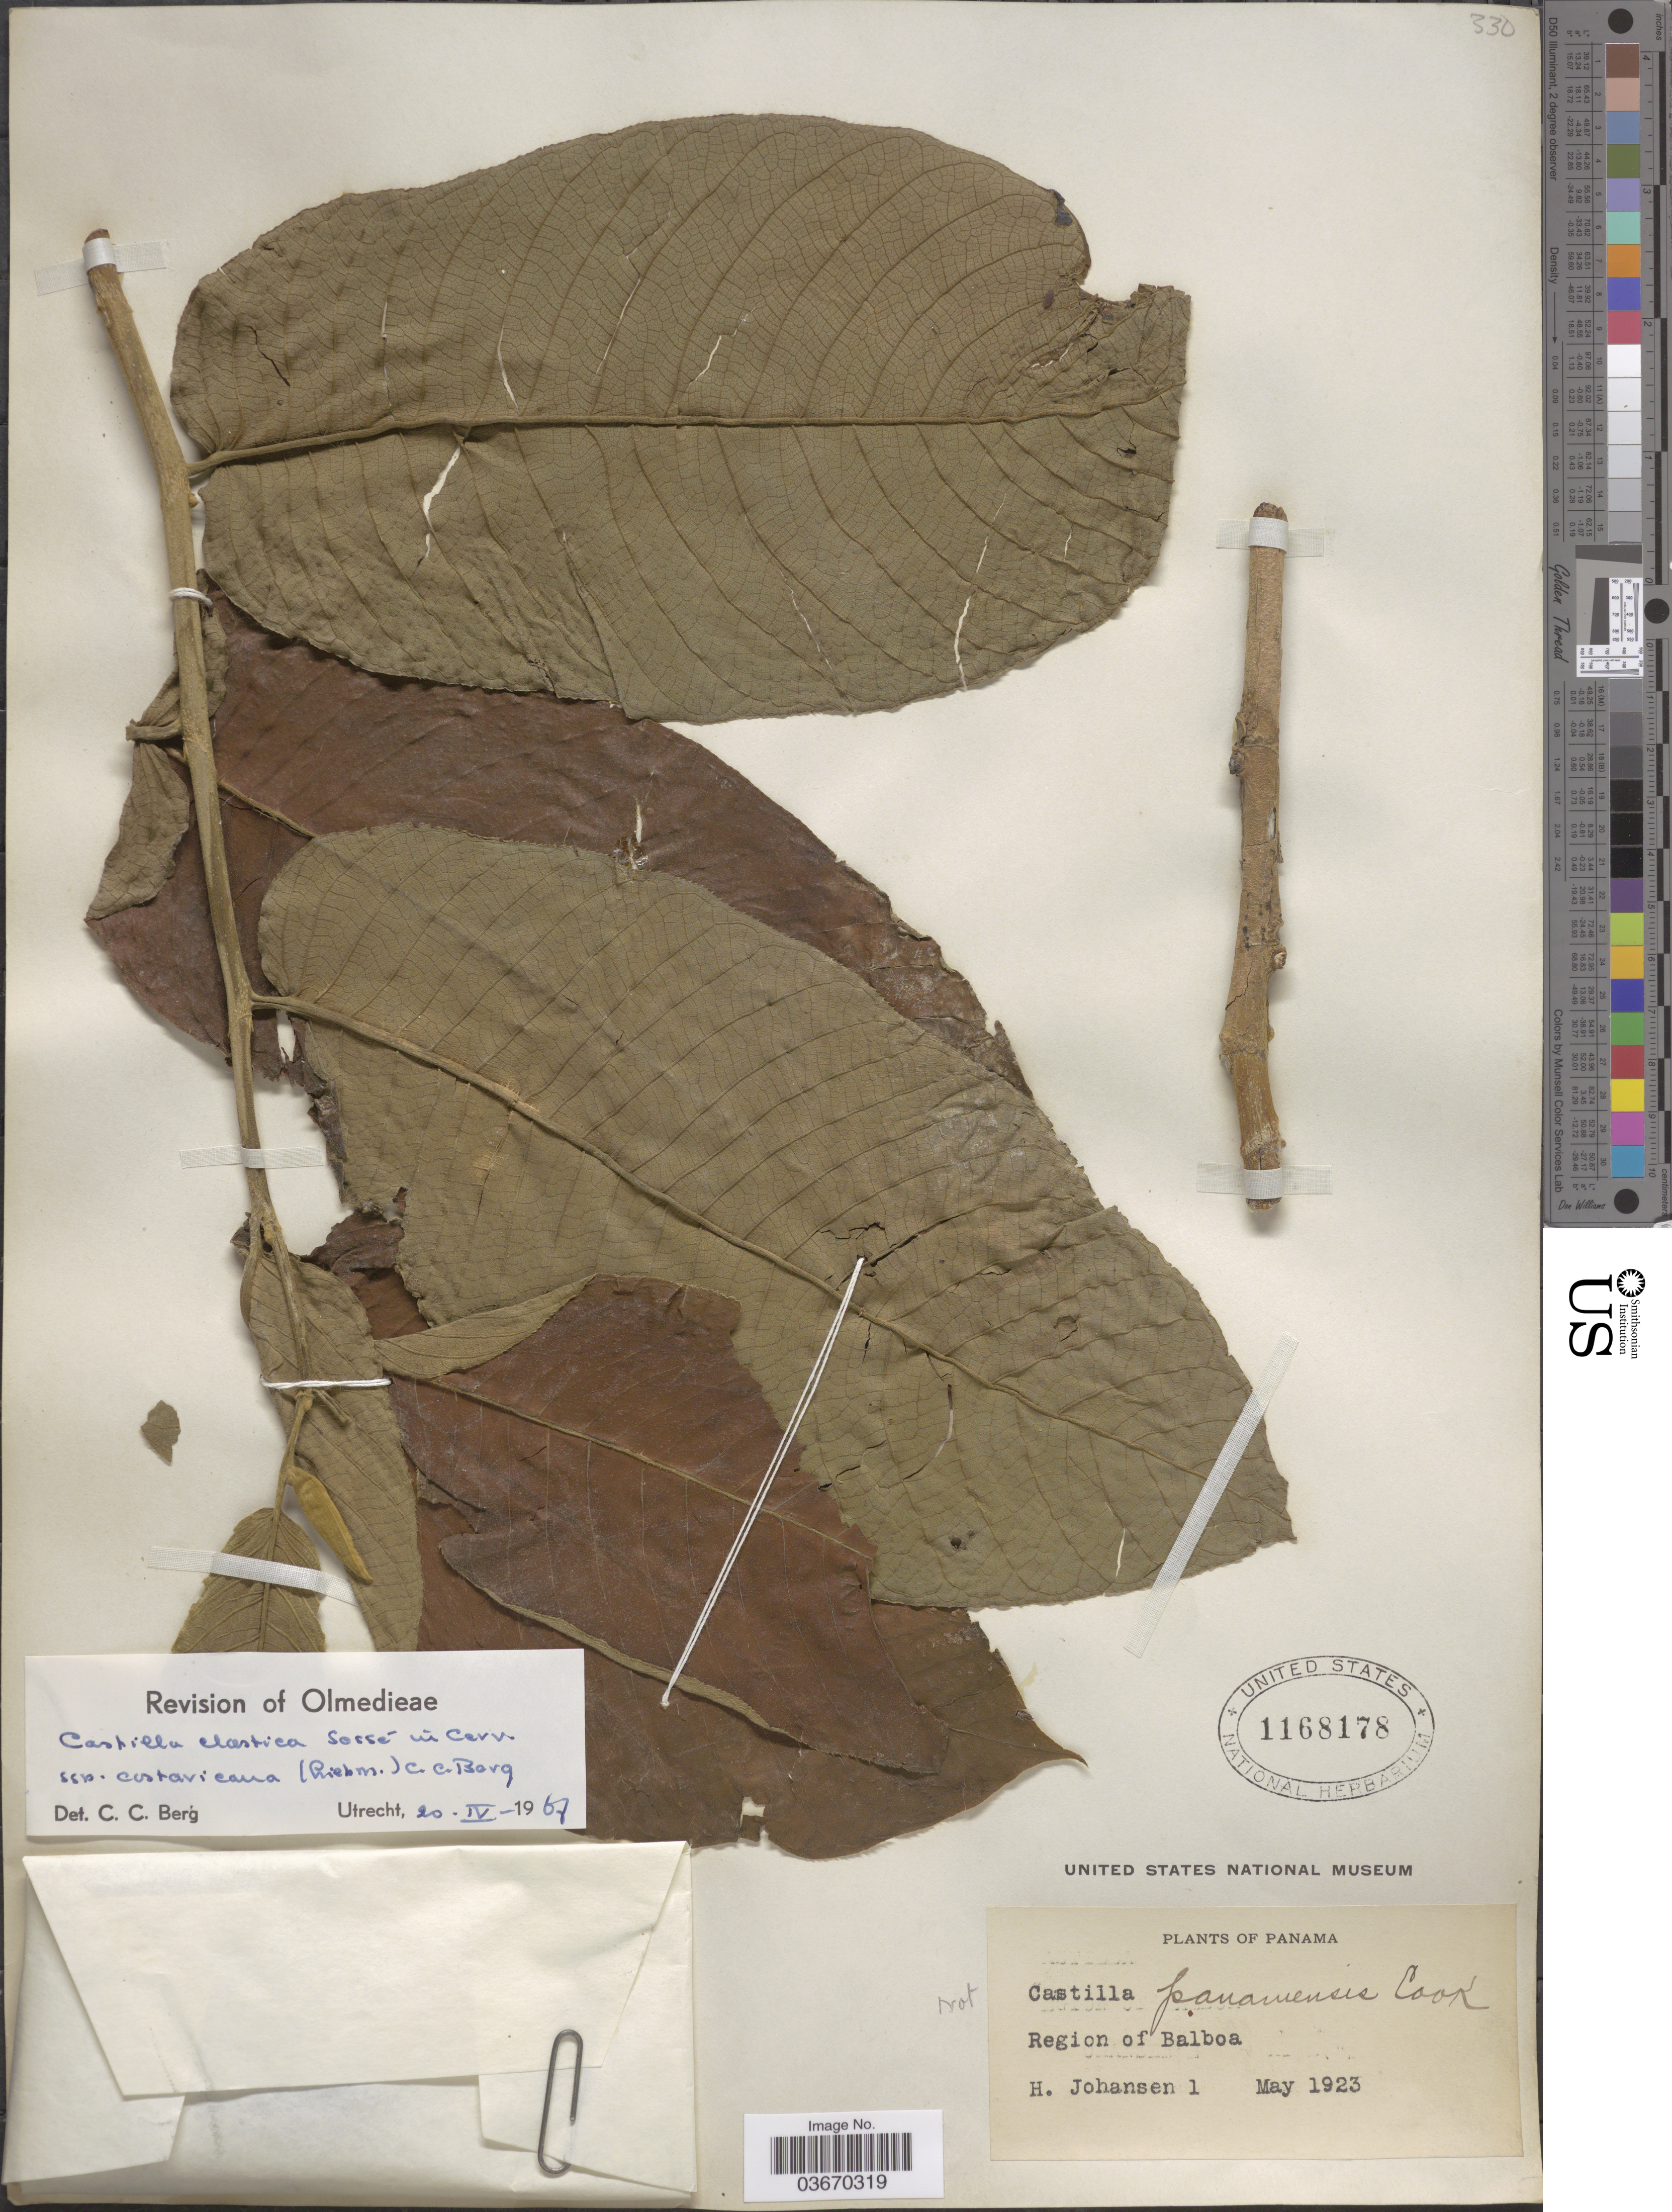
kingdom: Plantae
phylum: Tracheophyta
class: Magnoliopsida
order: Rosales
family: Moraceae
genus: Castilla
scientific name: Castilla elastica subsp. costaricana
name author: (Liebm.) C.C. Berg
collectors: H. Johansen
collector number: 1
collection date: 1923-05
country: Panama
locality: Region of Balboa.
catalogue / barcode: US 1168178